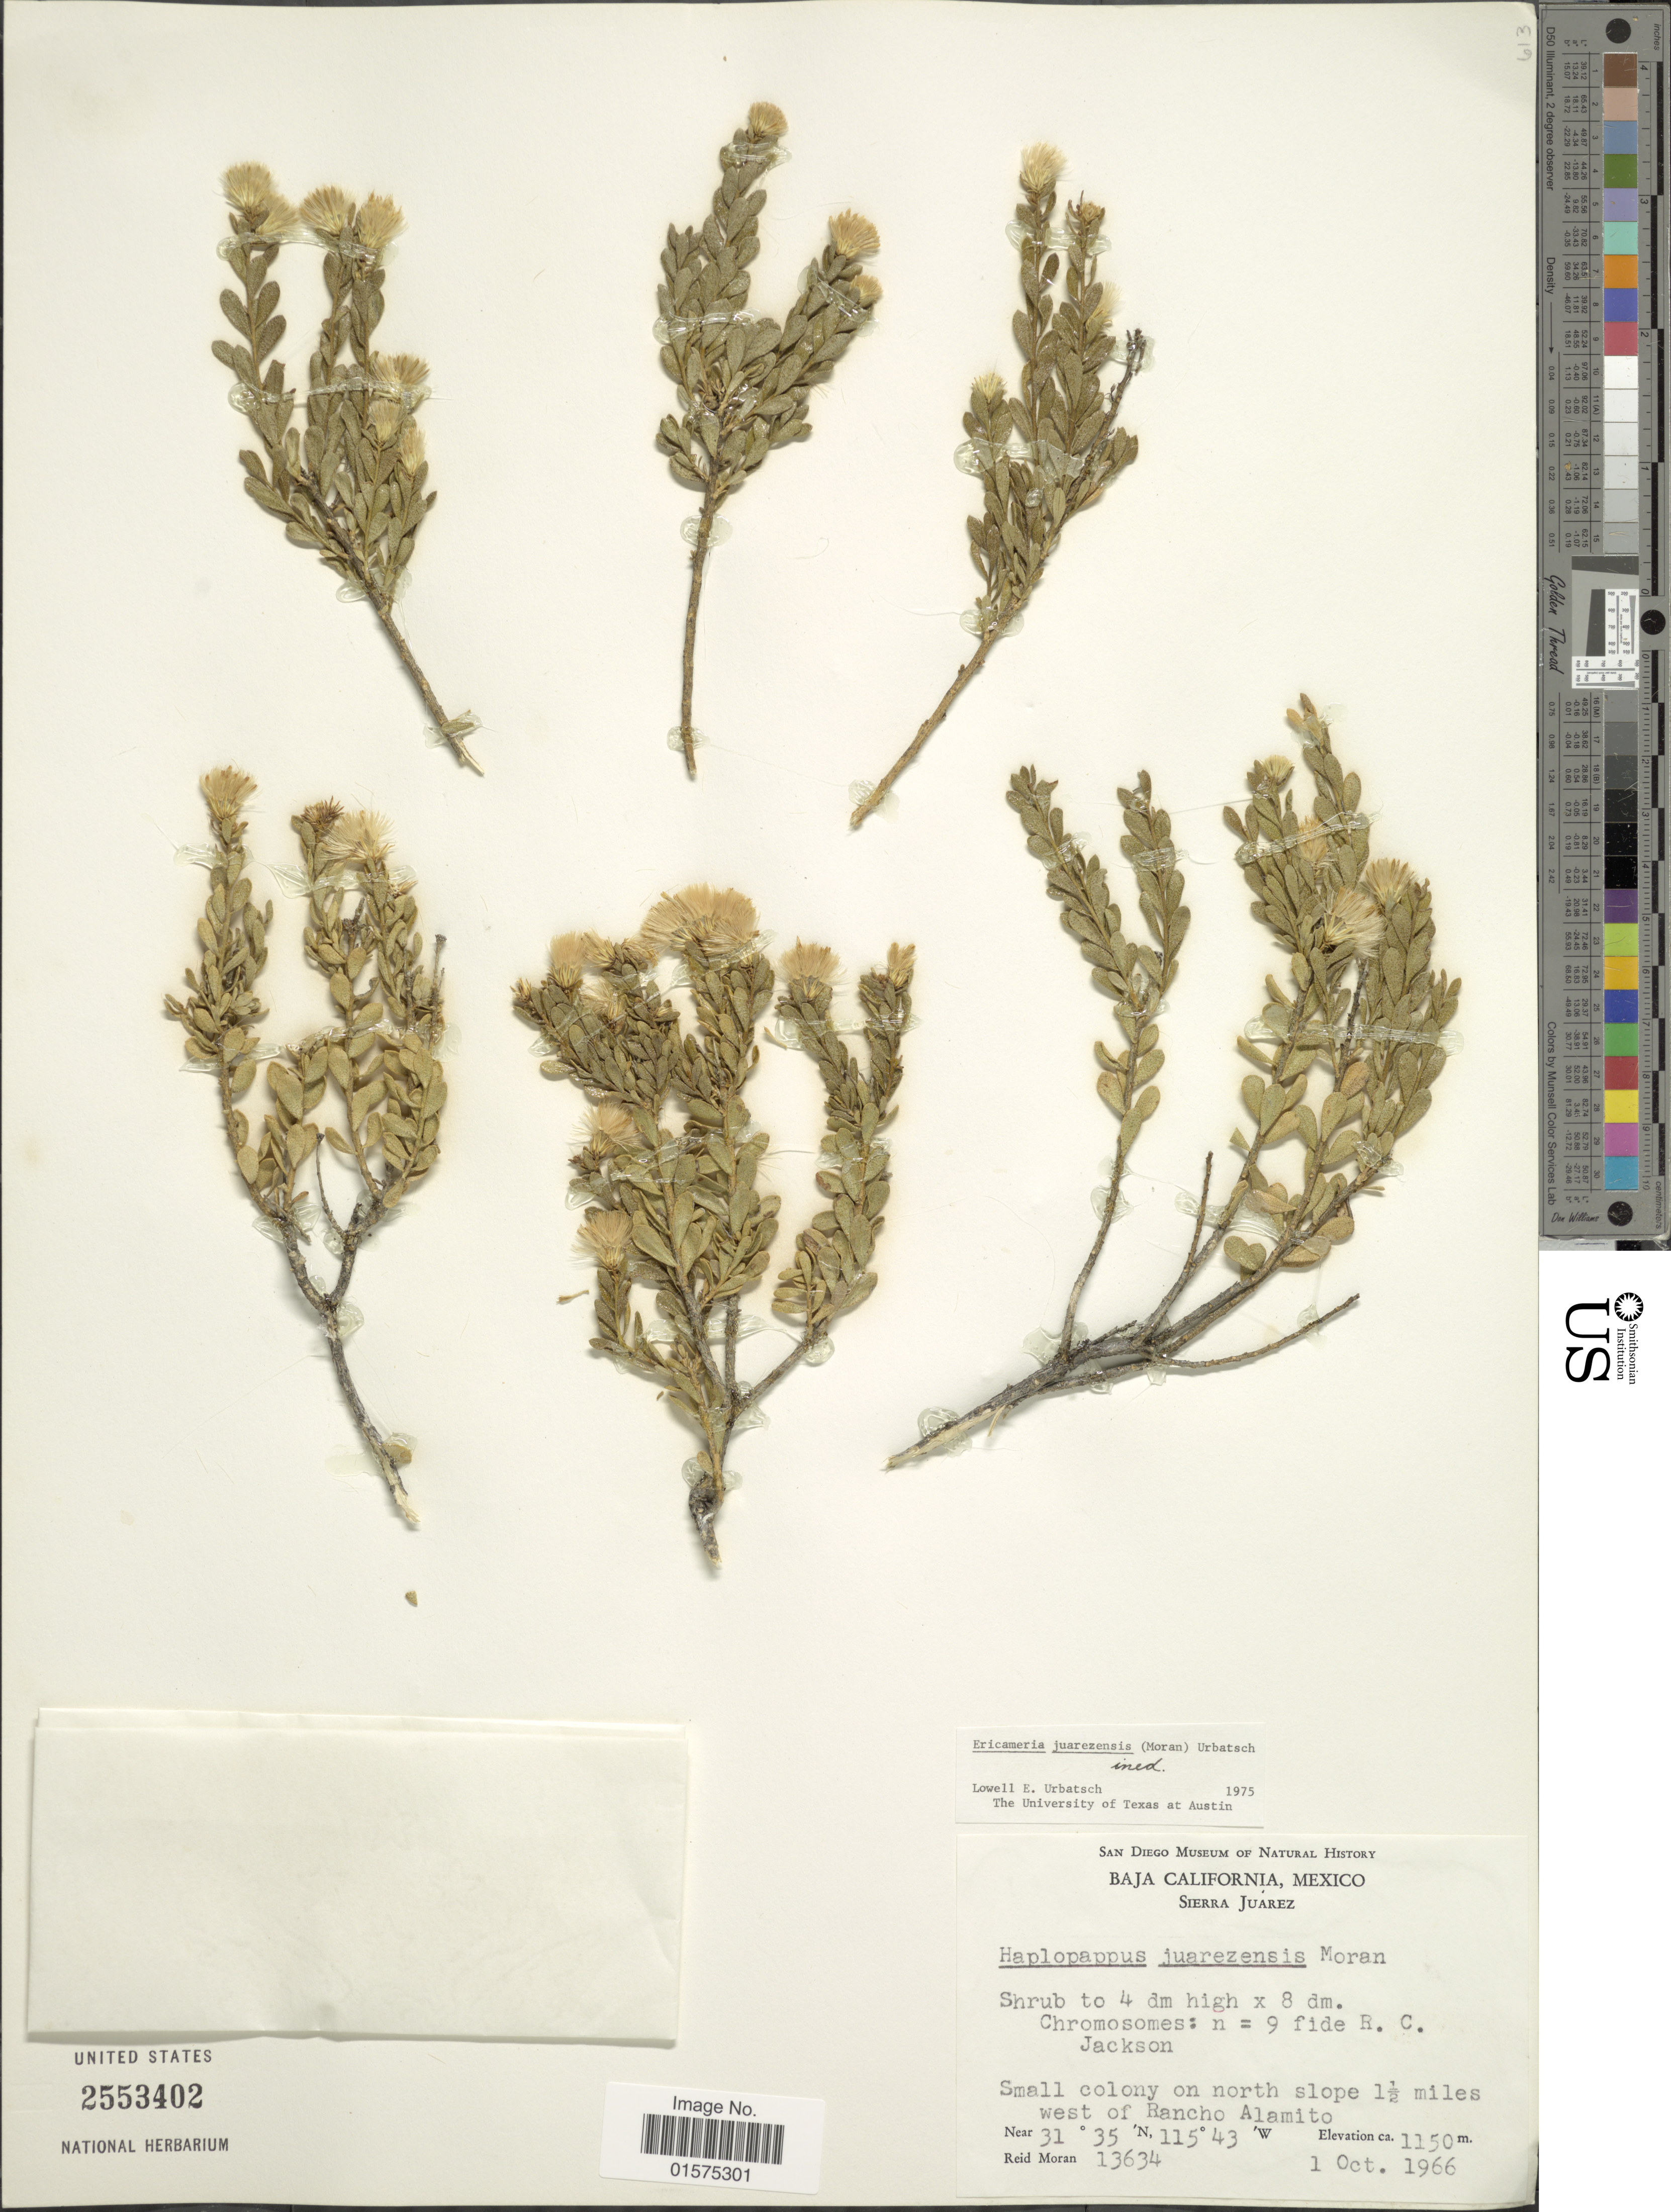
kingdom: Plantae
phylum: Tracheophyta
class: Magnoliopsida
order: Asterales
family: Asteraceae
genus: Ericameria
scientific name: Ericameria juarezensis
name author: (Moran) Urbatsch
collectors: R. V. Moran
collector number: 13634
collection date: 1966-10-01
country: Mexico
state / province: Baja California Sur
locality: Sierra Juárez. north slope 1½ miles west of Rancho Alamito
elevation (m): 1150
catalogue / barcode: US 2553402